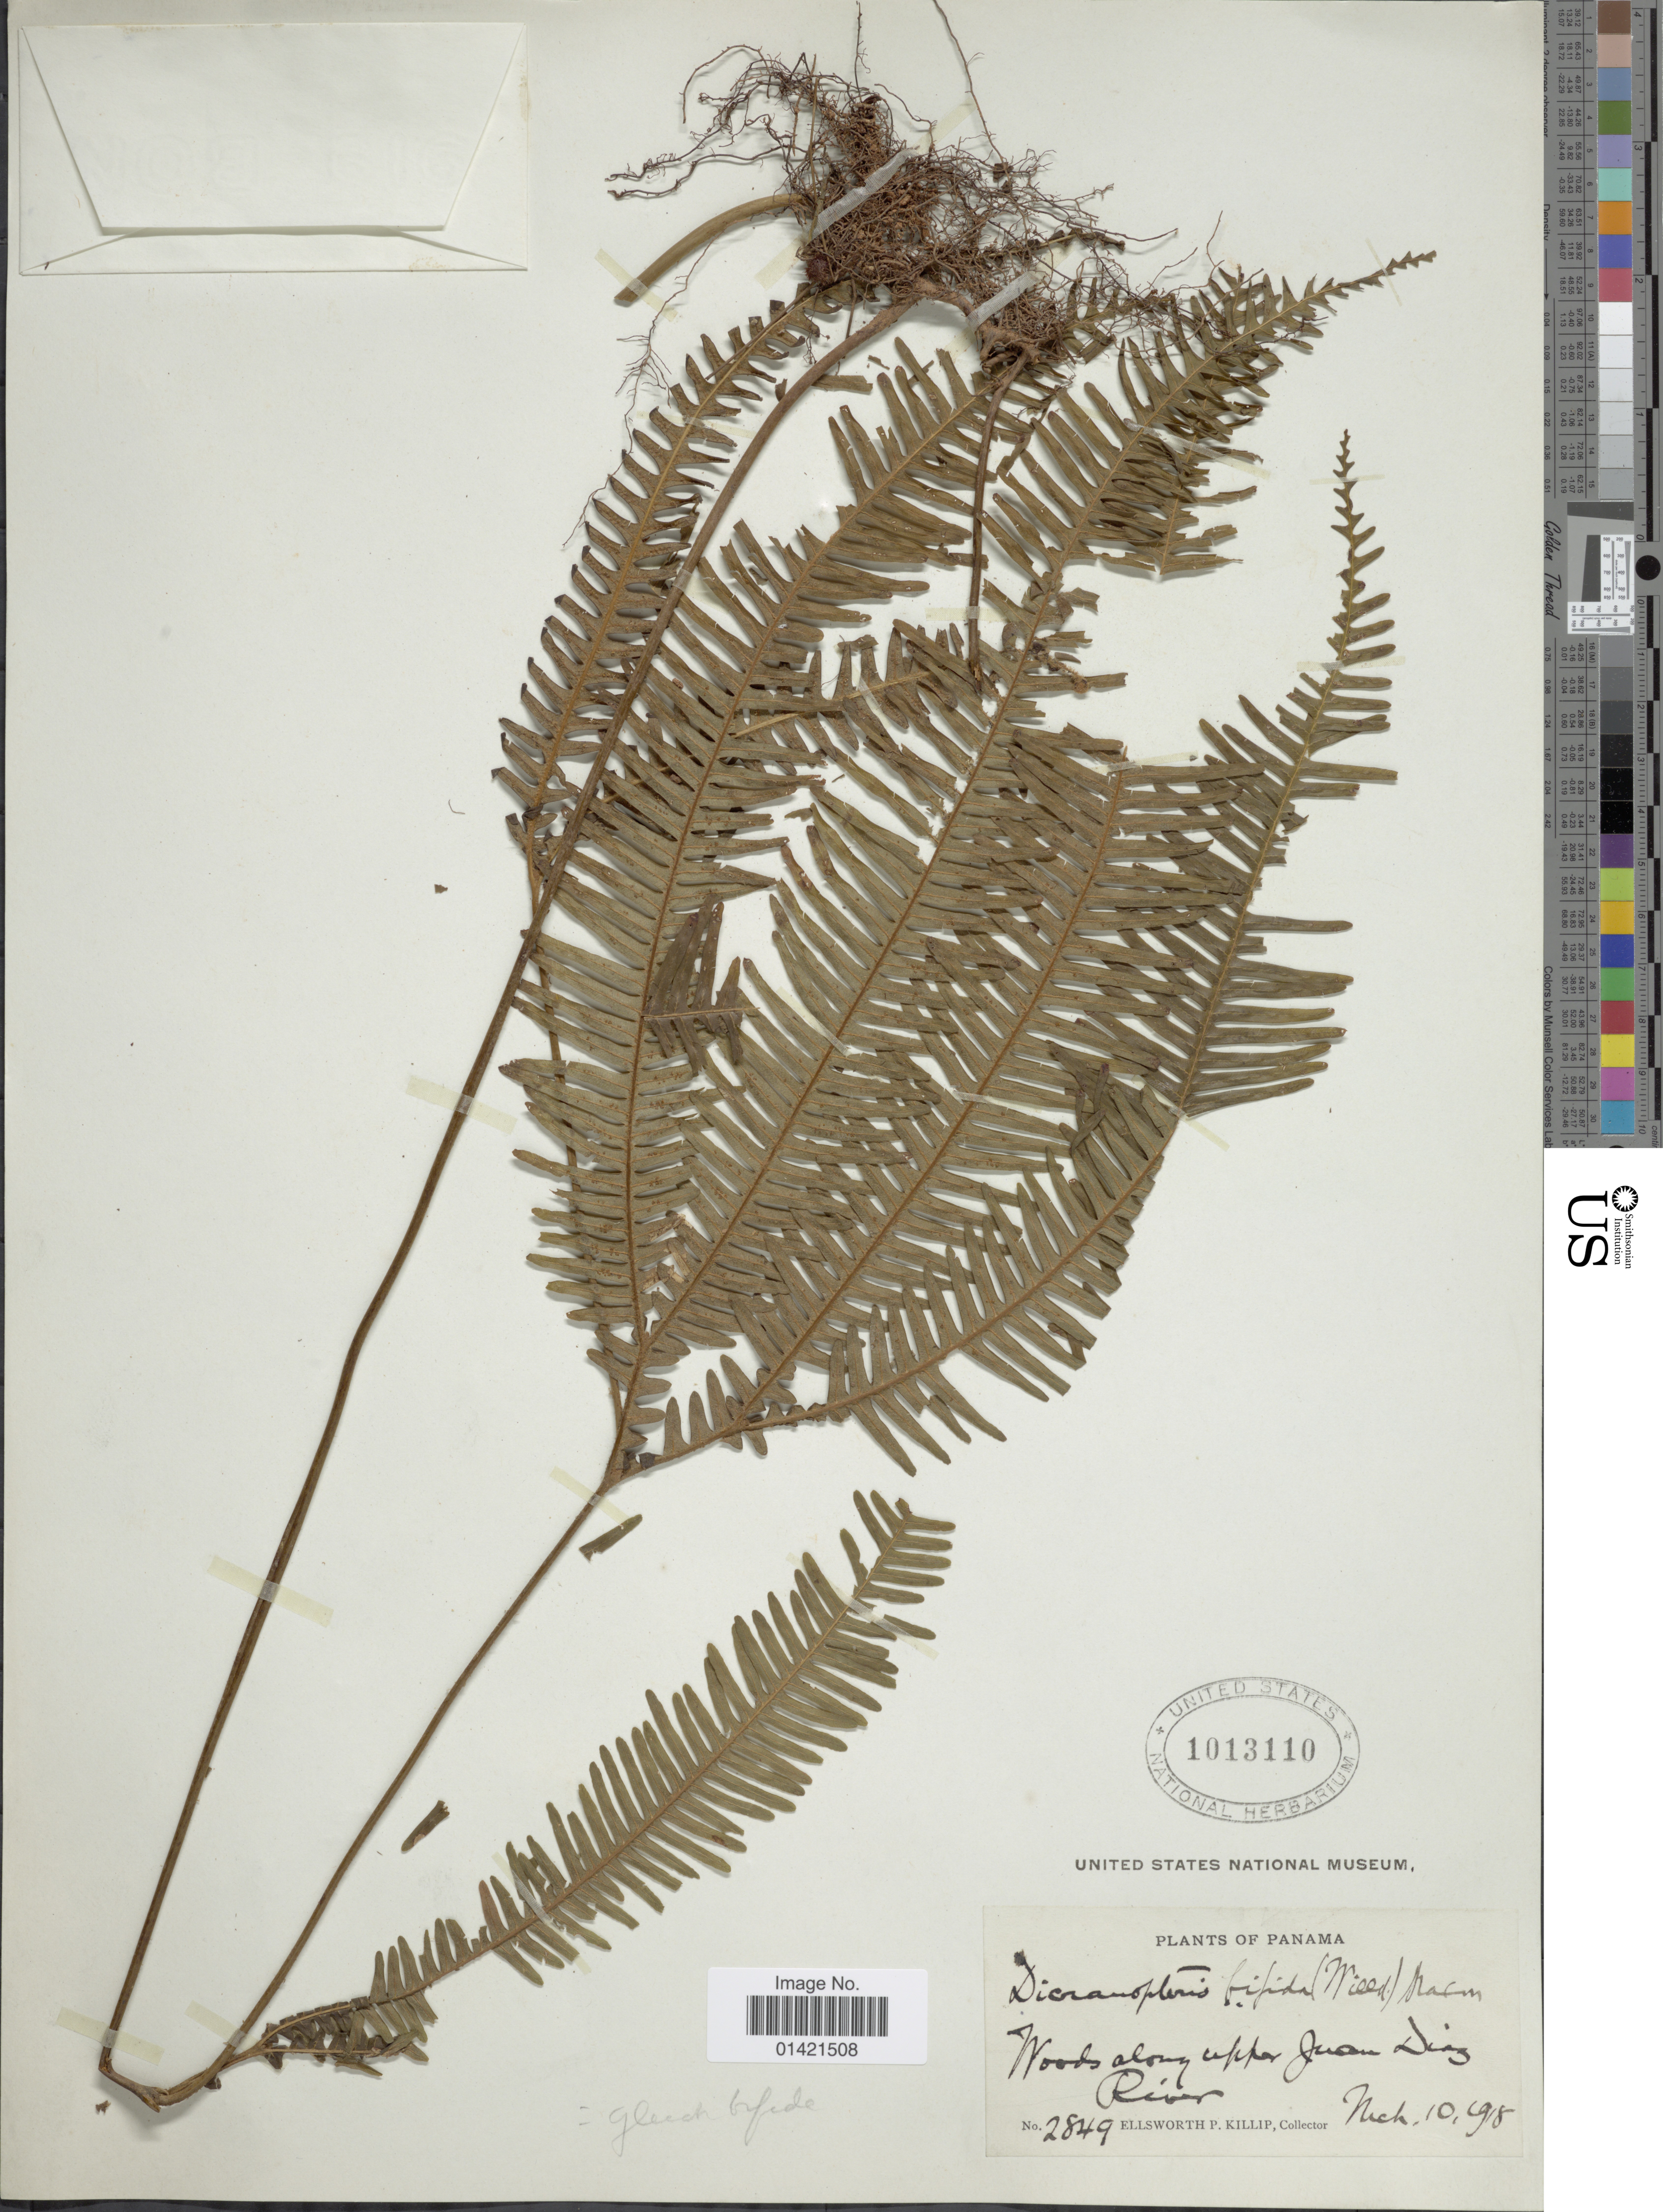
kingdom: Plantae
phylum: Tracheophyta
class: Polypodiopsida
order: Gleicheniales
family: Gleicheniaceae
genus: Sticherus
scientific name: Sticherus bifidus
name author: (Willd.) Ching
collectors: E. P. Killip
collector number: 2849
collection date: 1918-03-10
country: Panama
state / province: Panamá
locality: Woods along upper Juan Diaz River.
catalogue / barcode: US 1013310